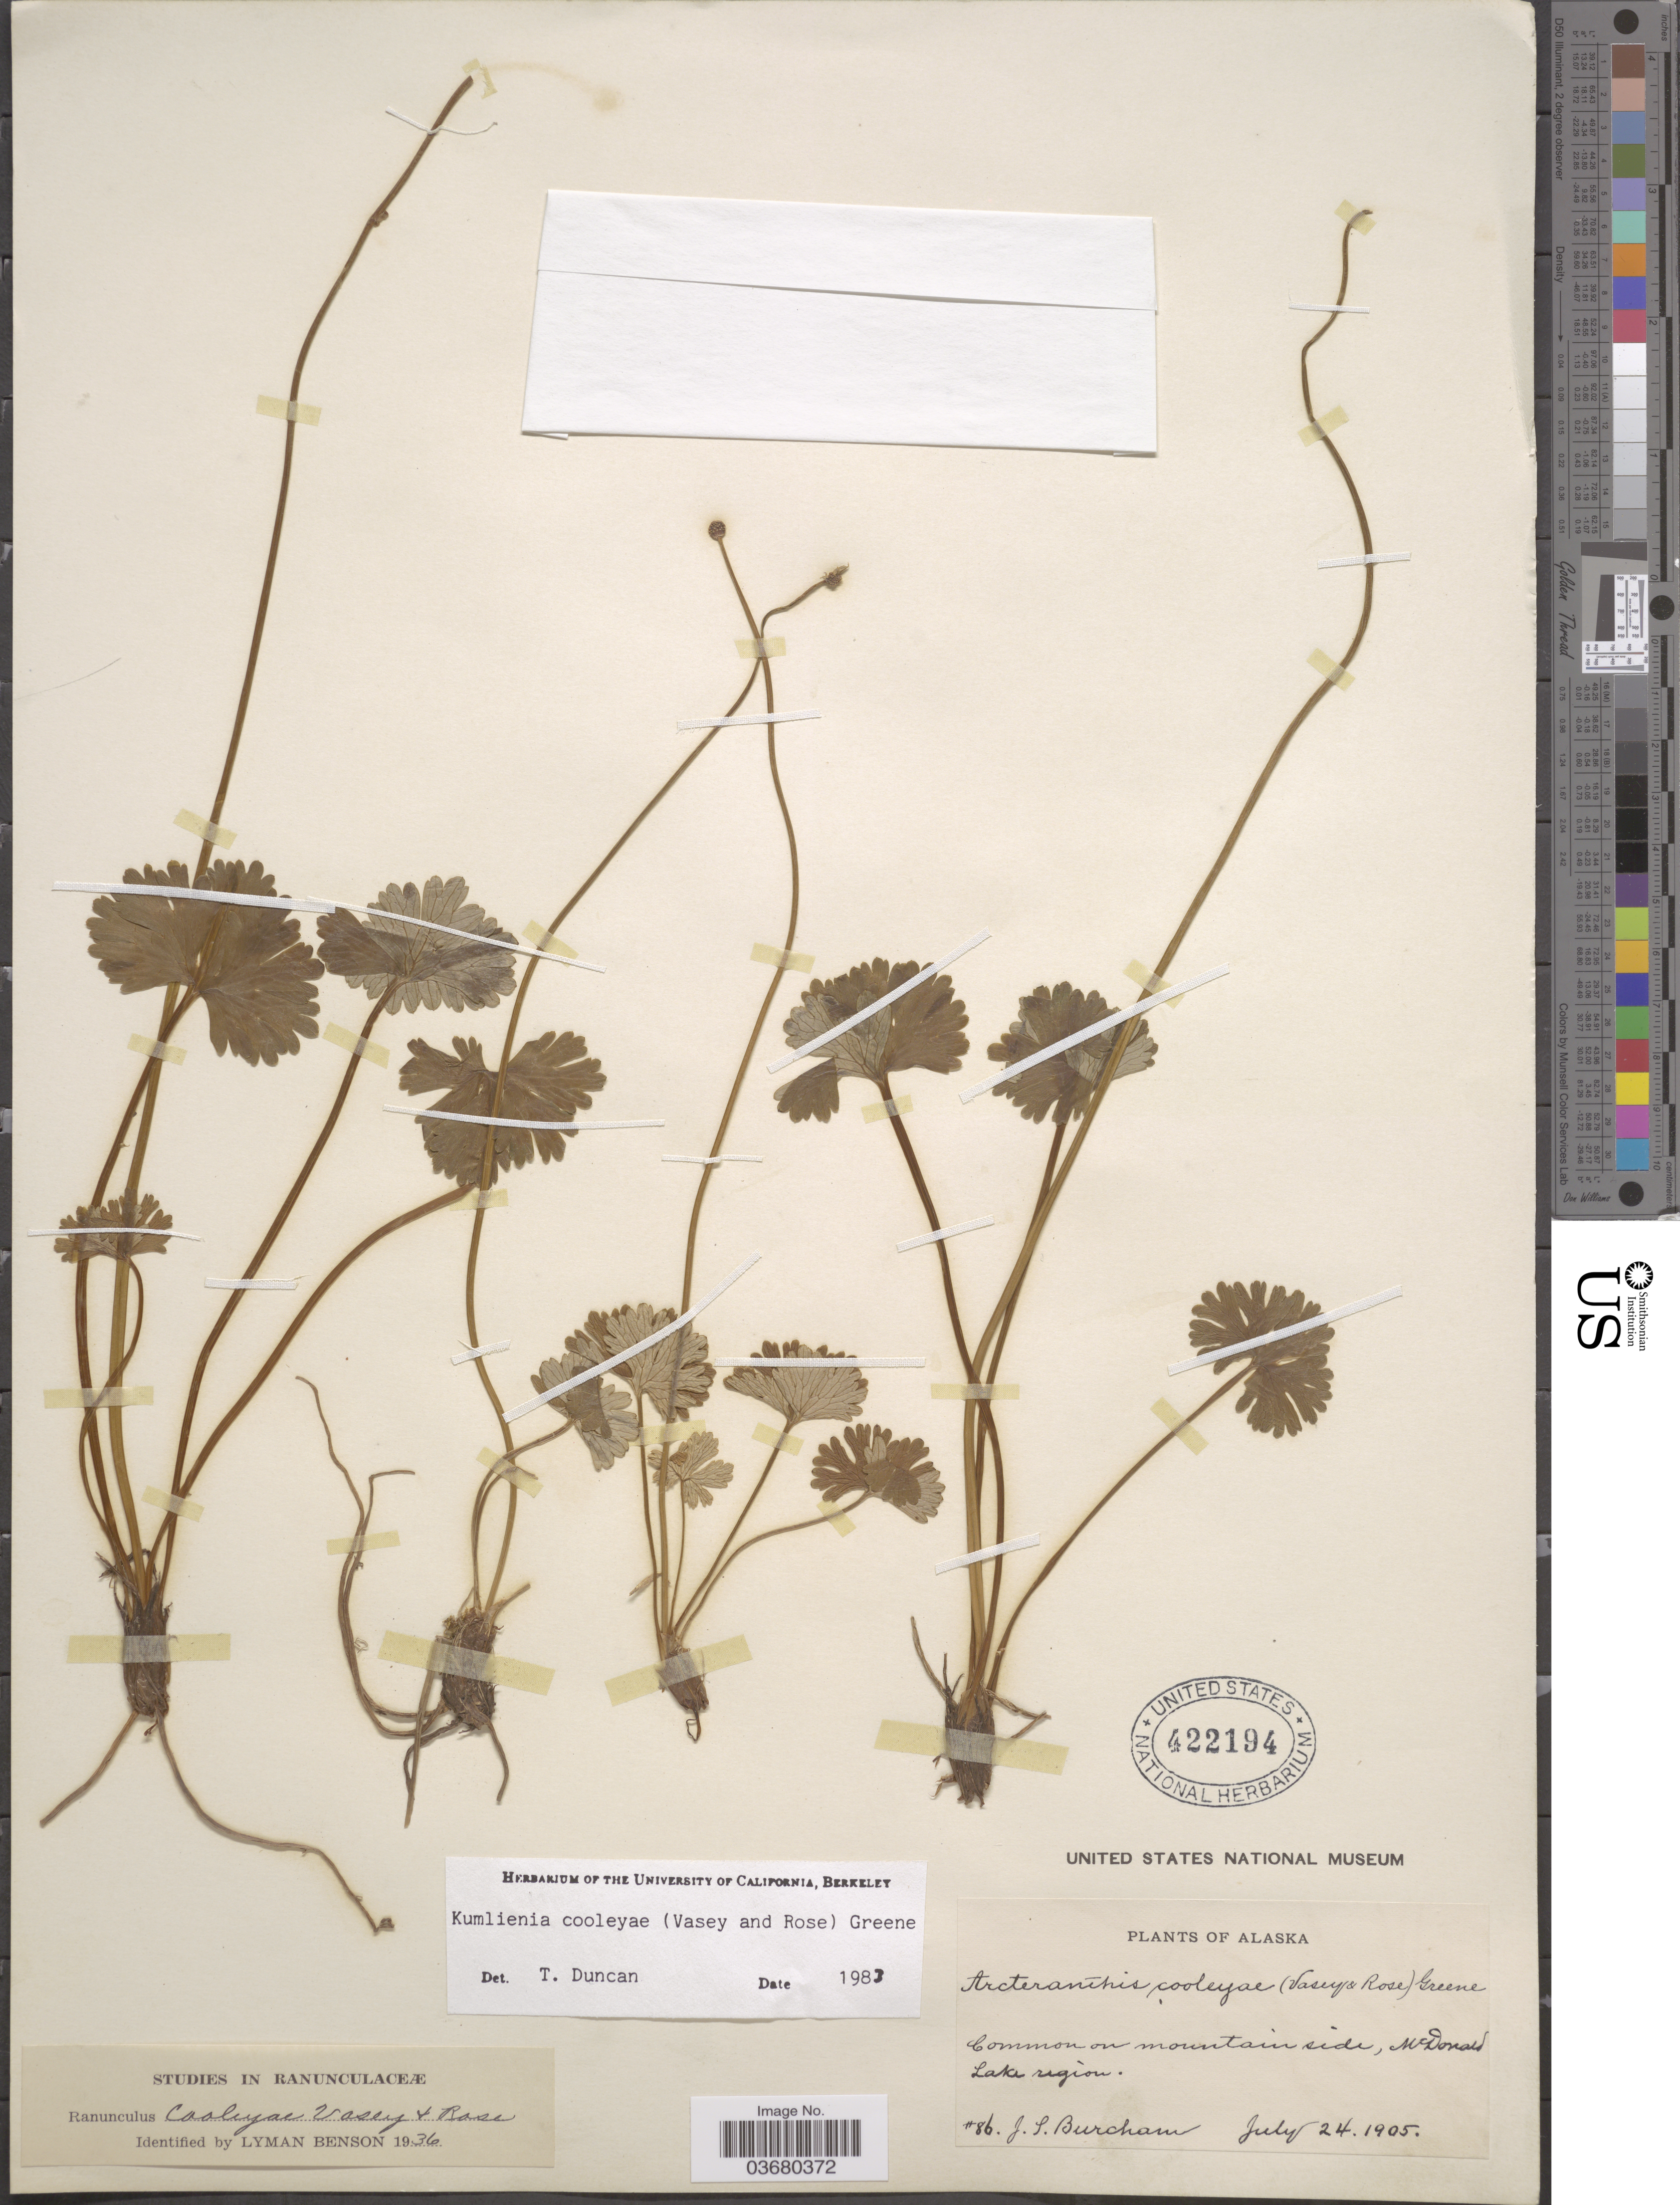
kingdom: Plantae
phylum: Tracheophyta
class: Magnoliopsida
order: Ranunculales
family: Ranunculaceae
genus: Arcteranthis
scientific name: Arcteranthis cooleyae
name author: (Vasey & Rose) Greene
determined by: Strong, M. T., (US), Smithsonian Institution - National Museum of Natural History (UNITED STATES)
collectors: J. Burcham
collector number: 86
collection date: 1905-07-24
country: United States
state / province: Alaska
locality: Common on mountain side, McDonald Lake region.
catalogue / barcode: US 422194